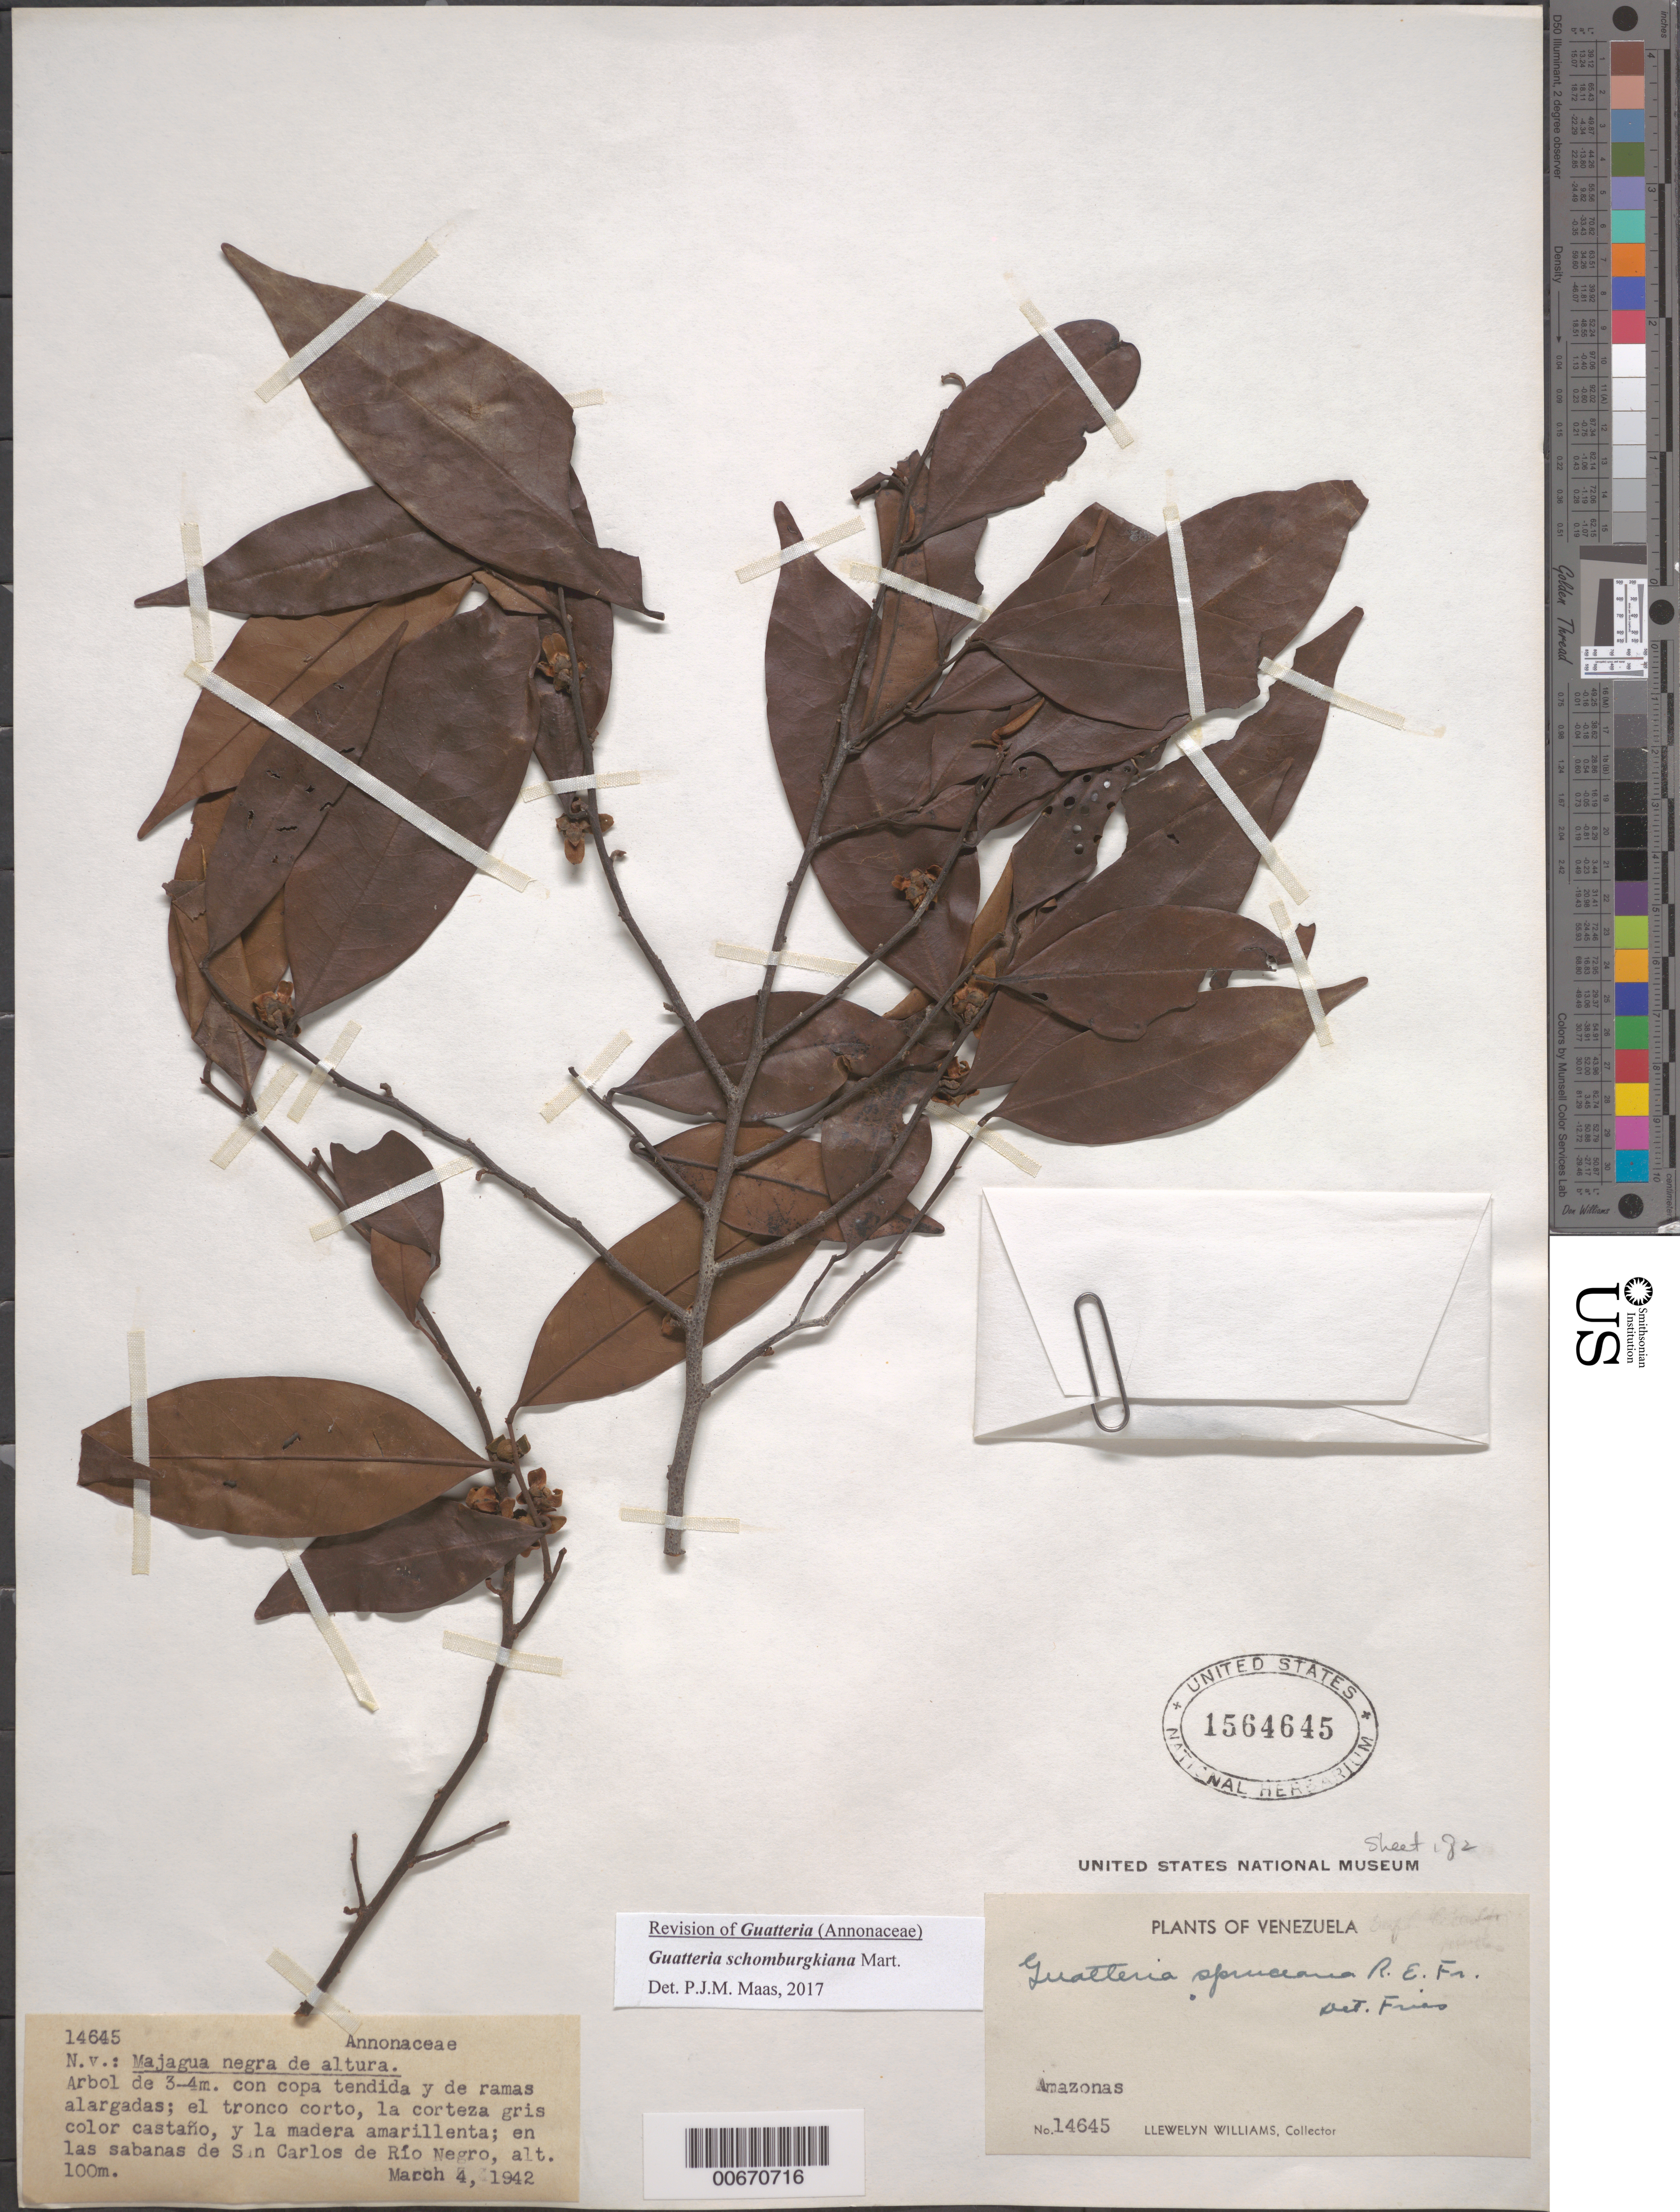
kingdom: Plantae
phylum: Tracheophyta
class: Magnoliopsida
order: Magnoliales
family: Annonaceae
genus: Guatteria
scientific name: Guatteria schomburgkiana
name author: Mart.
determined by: Maas, Paul J.; Maas, H.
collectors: Ll. Williams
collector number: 14645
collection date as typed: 4-Mar-42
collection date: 1942-03-04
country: Venezuela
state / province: Amazonas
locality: San Carlos de Río Negro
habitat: Savanna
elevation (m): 100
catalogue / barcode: US 1564645